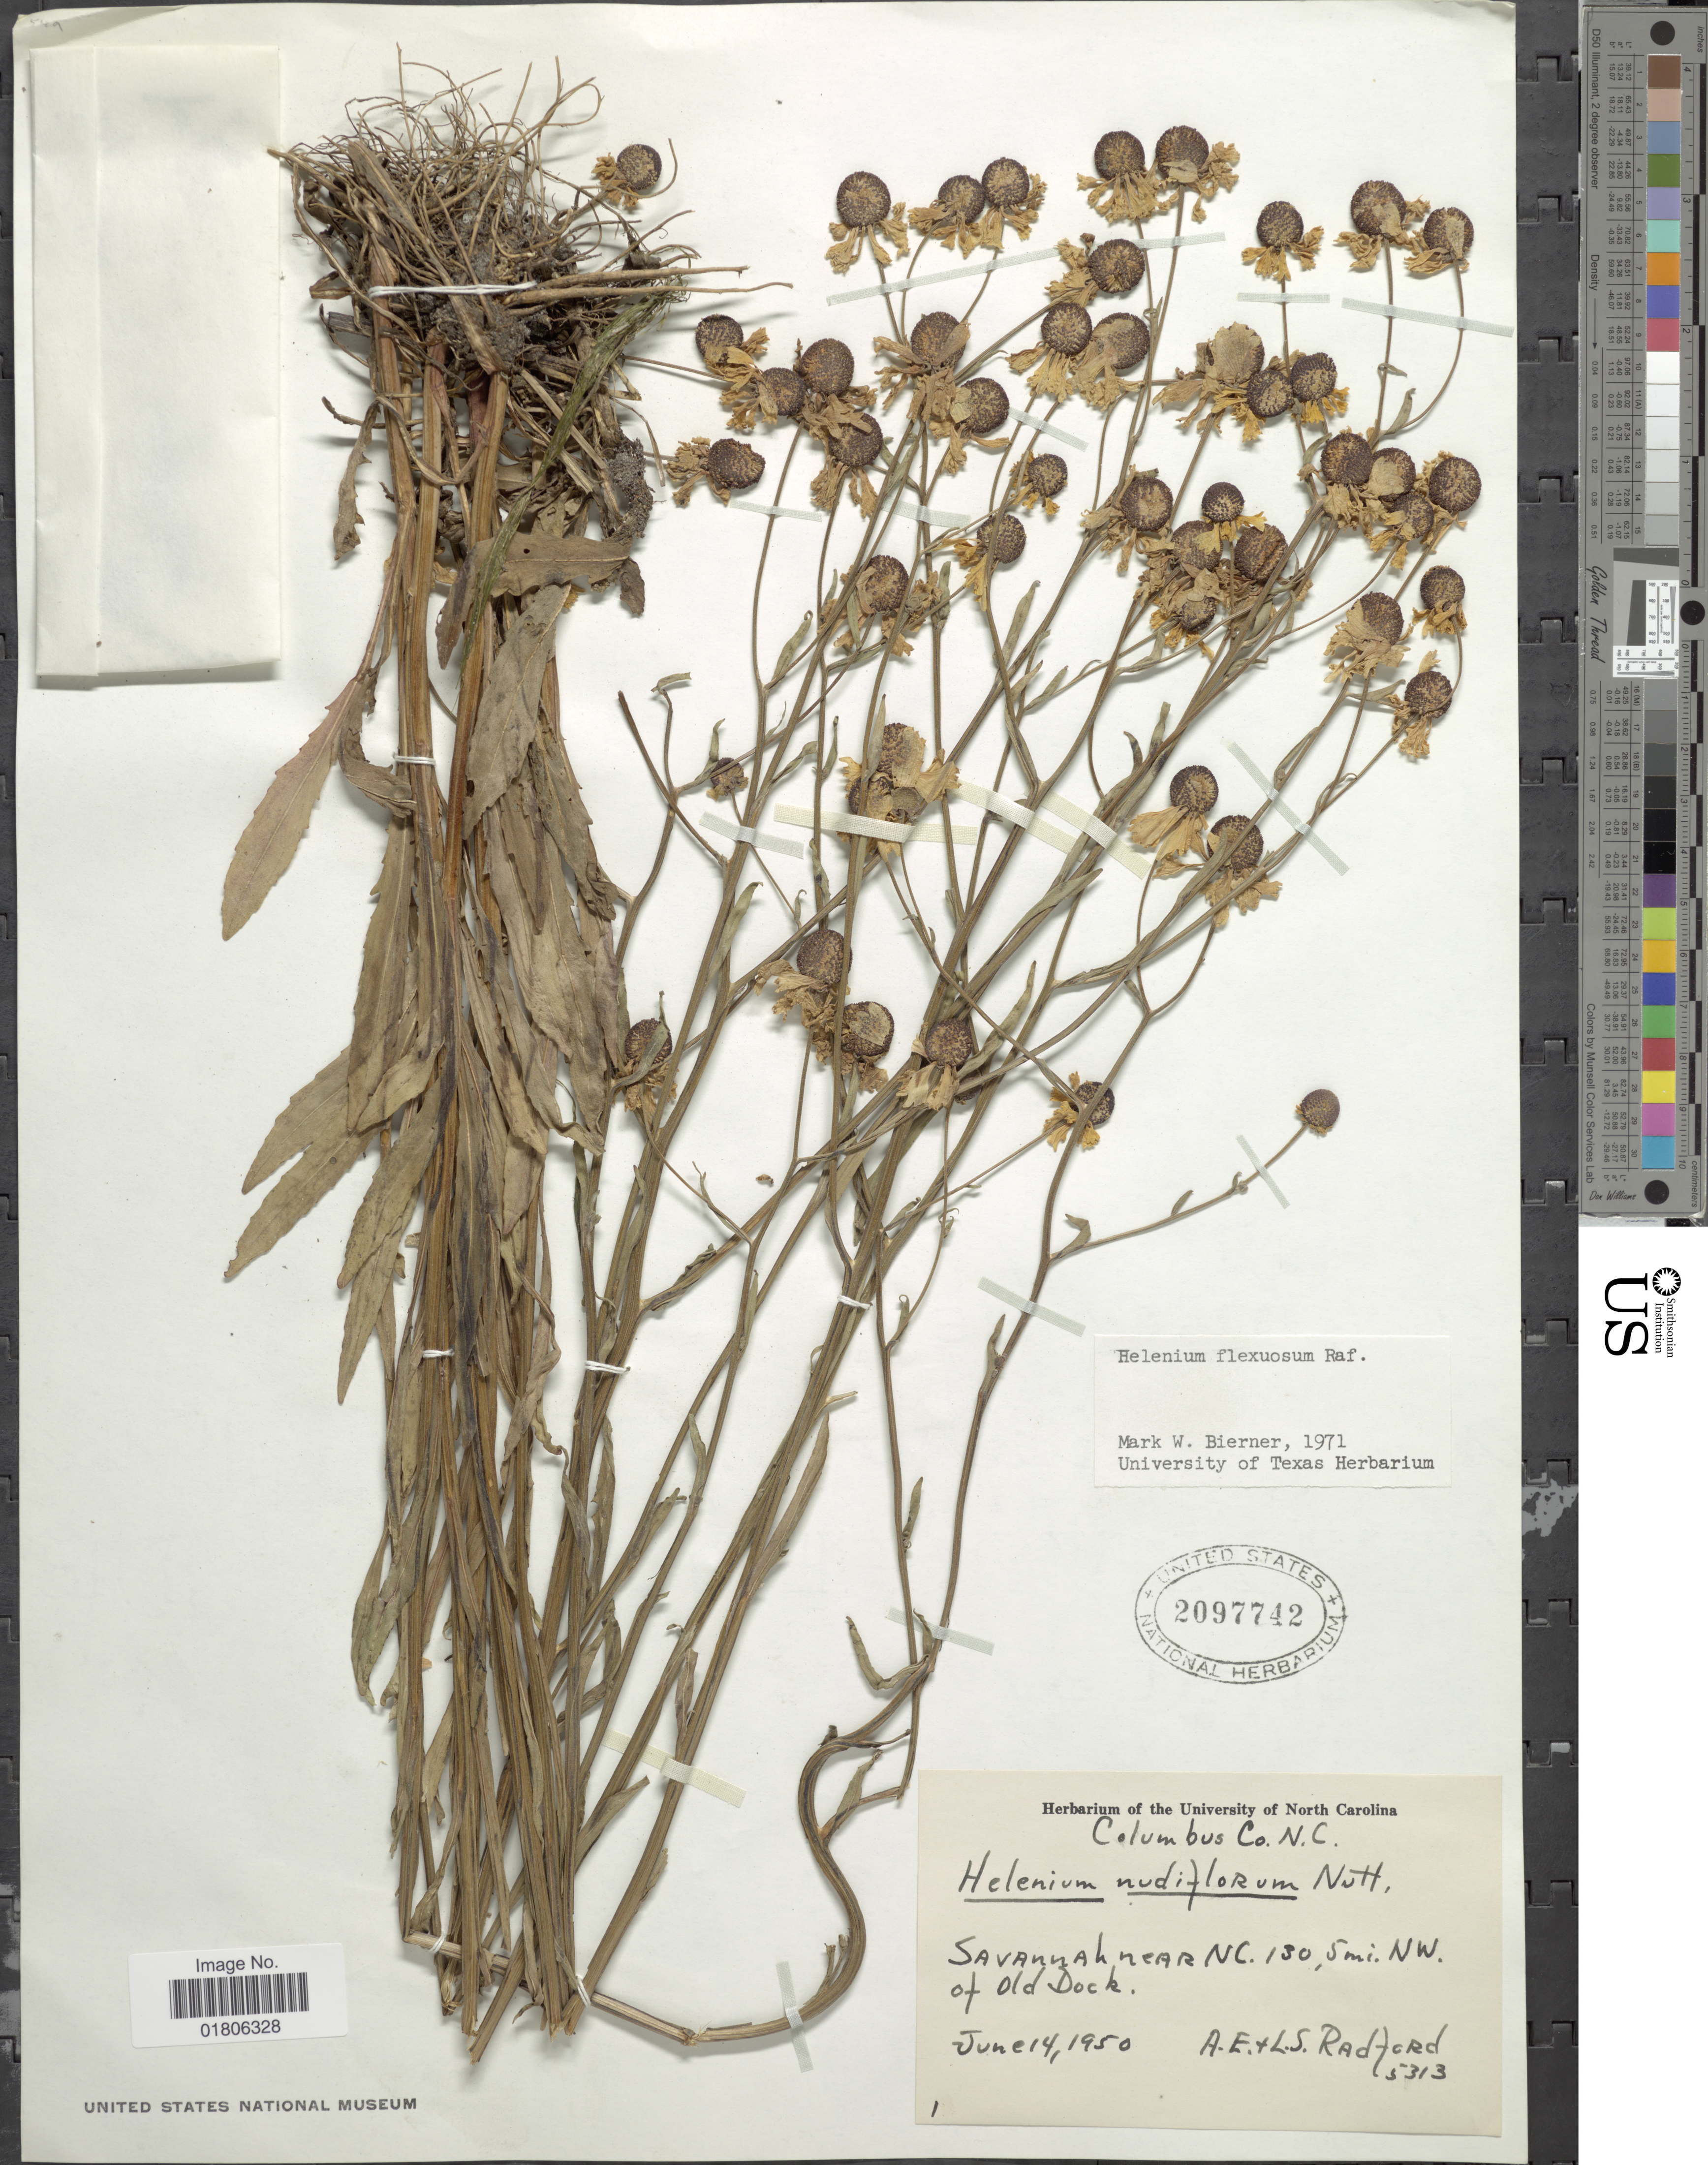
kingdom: Plantae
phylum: Tracheophyta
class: Magnoliopsida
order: Asterales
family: Asteraceae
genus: Helenium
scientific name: Helenium flexuosum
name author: Raf.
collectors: A. E. Radford & L. Radford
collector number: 5313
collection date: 1950-06-14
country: United States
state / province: North Carolina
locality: Near NC, 130, 5 mi. NW of Old Dock. Columbus Co.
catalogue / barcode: US 2097742